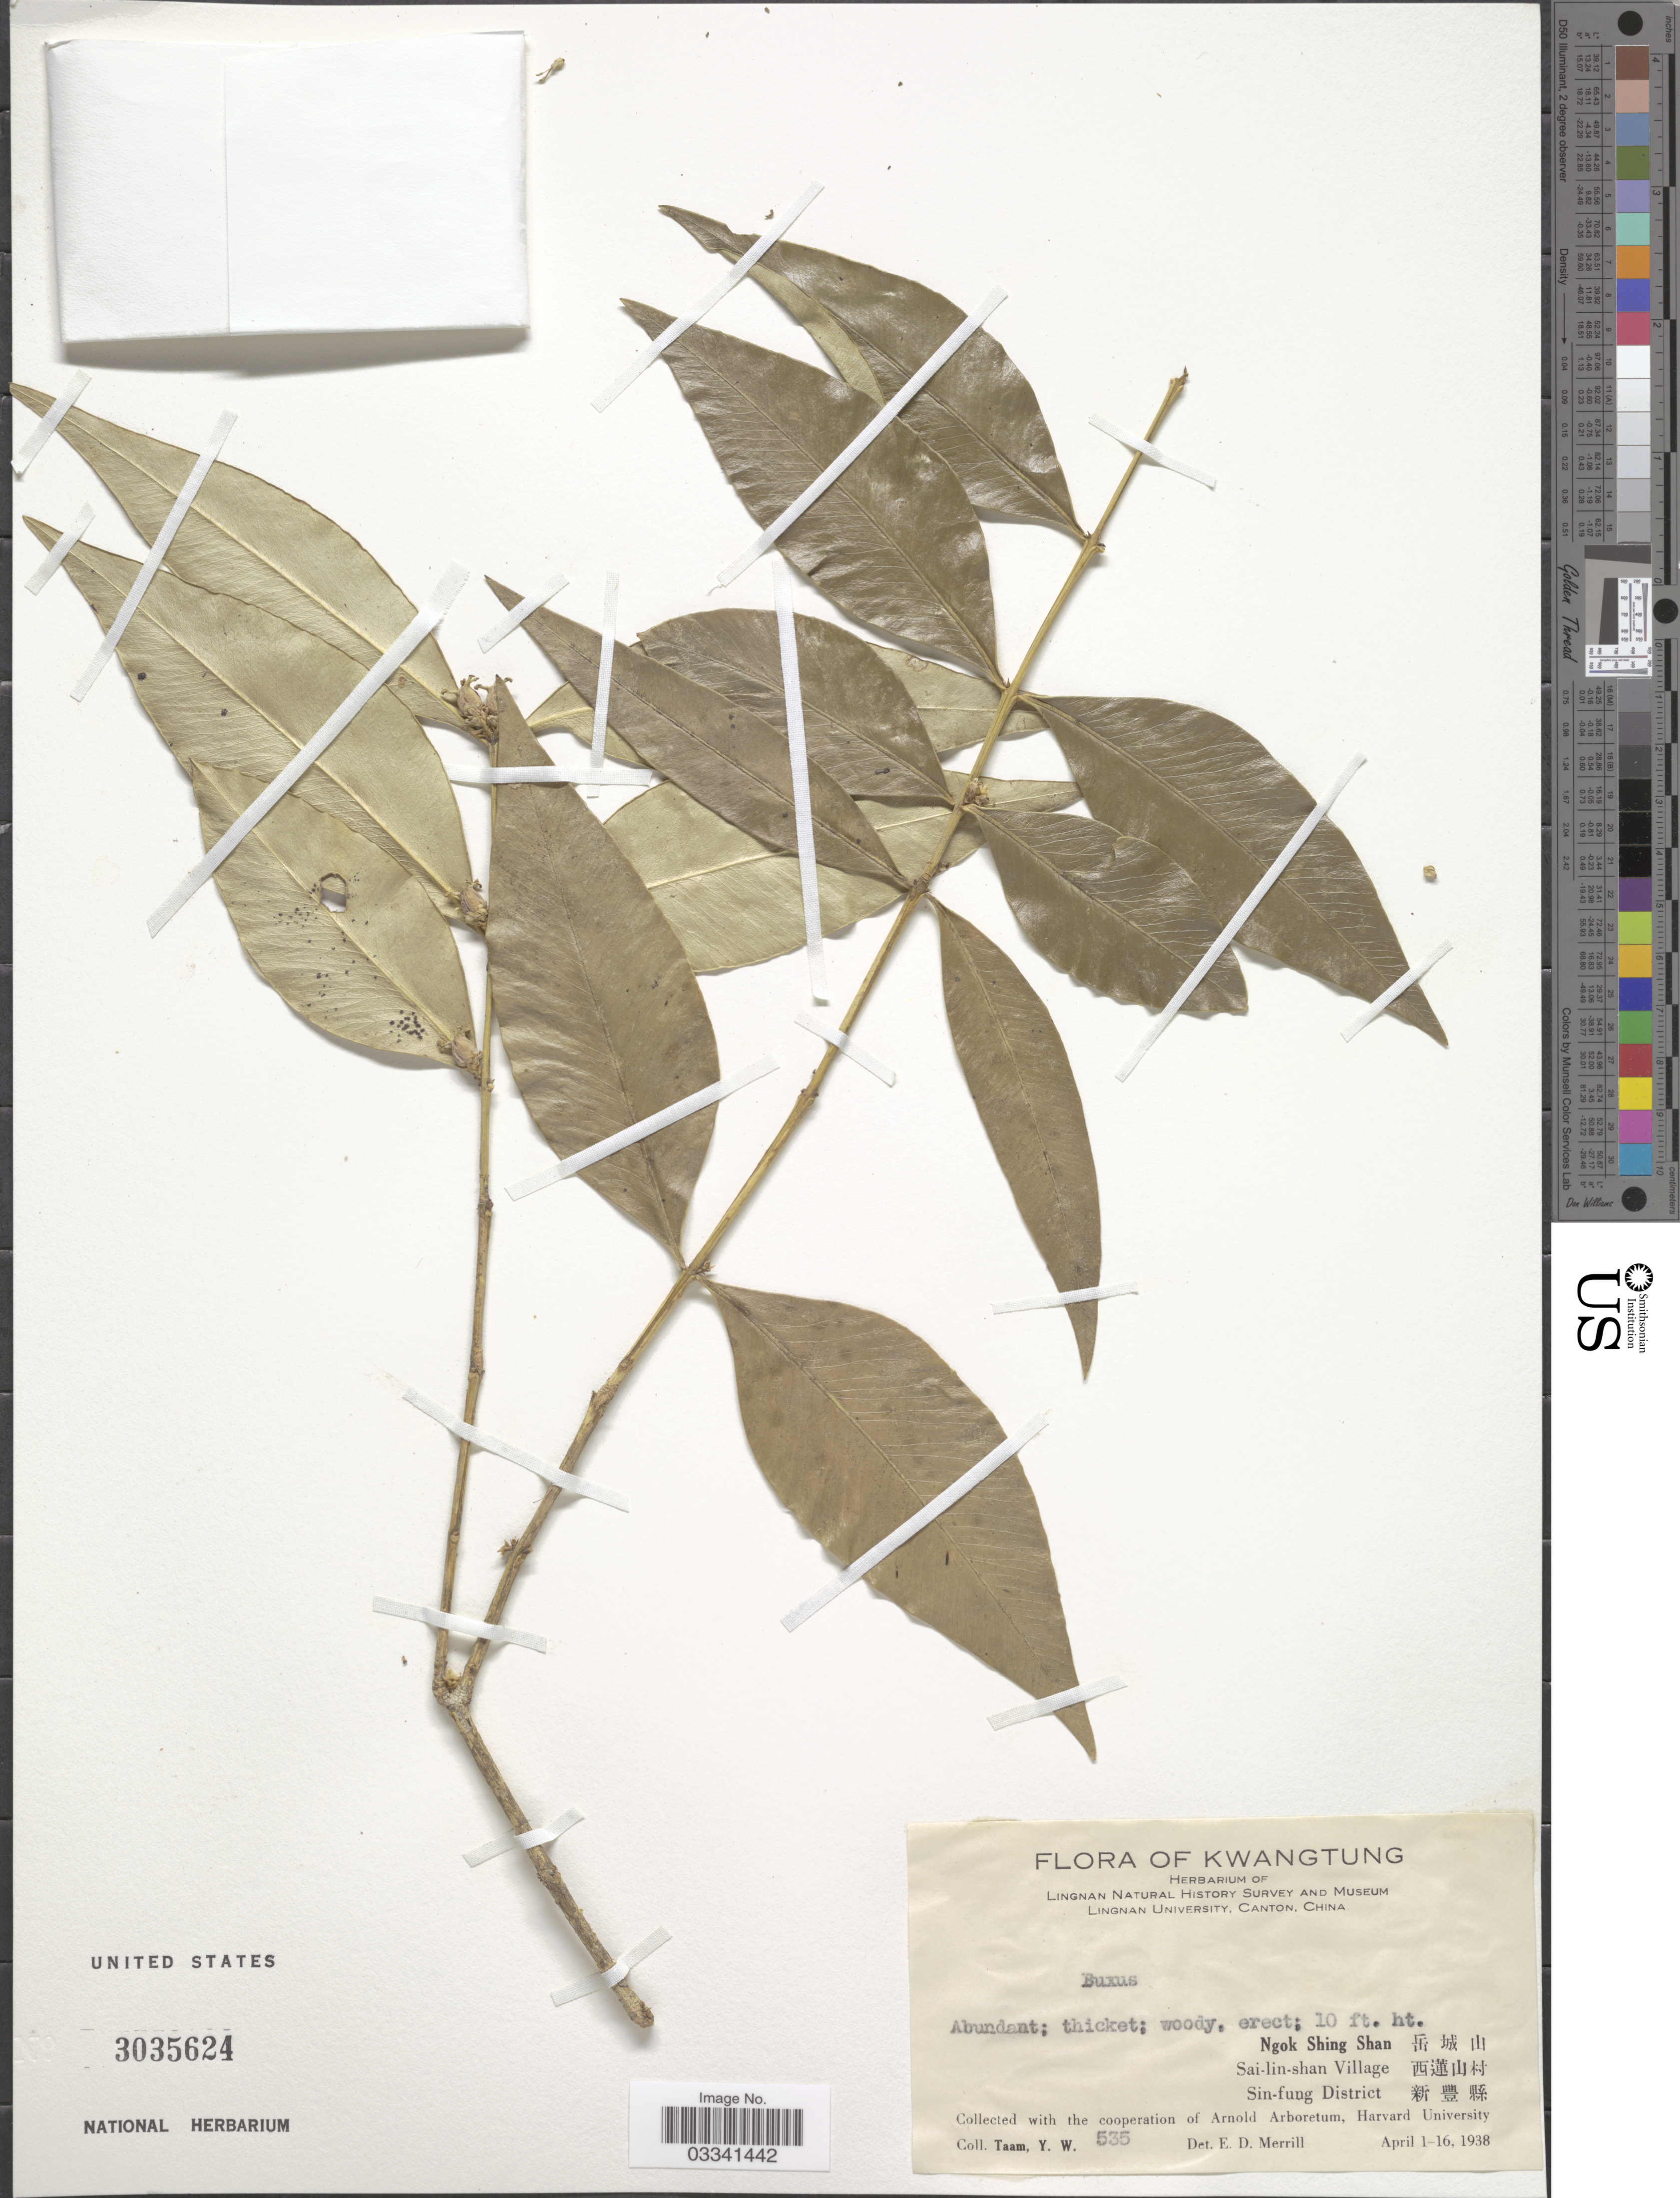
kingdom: Plantae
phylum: Tracheophyta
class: Magnoliopsida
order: Buxales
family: Buxaceae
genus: Buxus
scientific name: Buxus sinica var. insularis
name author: (Nakai) Cheng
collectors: Y. W. Taam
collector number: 535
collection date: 1938-04-01/1938-04-16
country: China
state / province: Guangdong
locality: Kwatung.Ngok Shing Shan Sai-lin-shan Village Sin-fung District .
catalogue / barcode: US 3035624